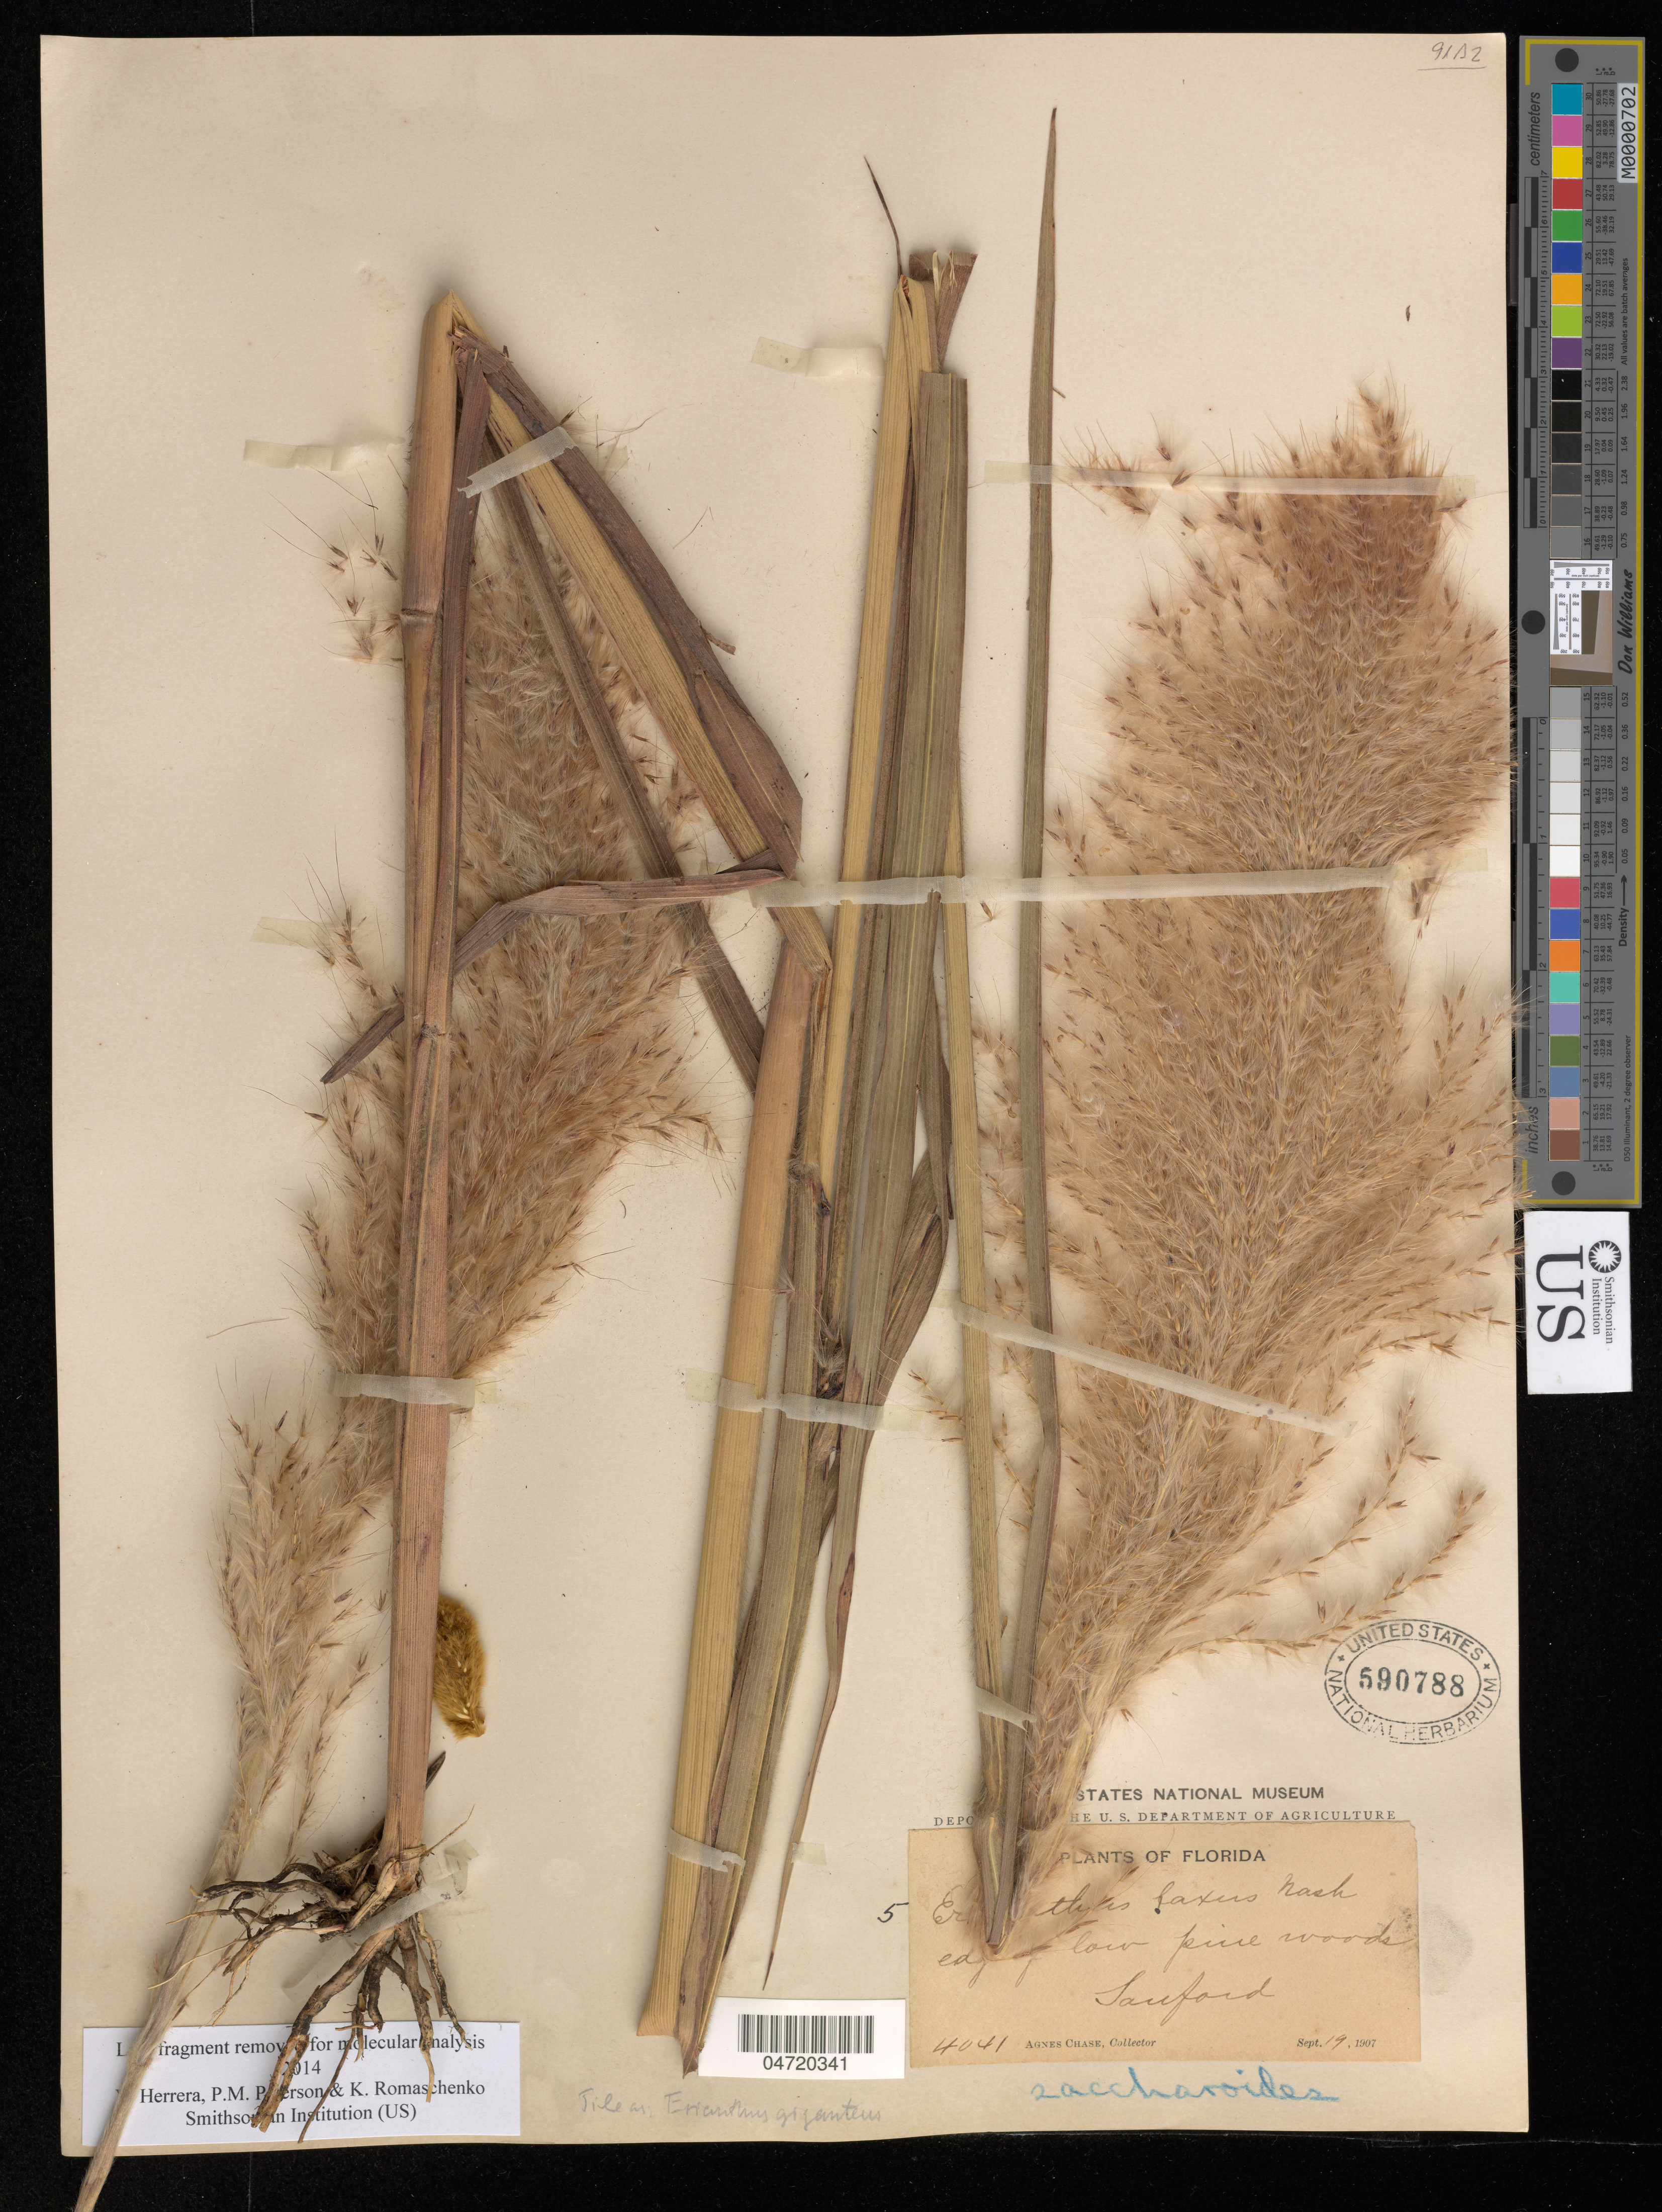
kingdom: Plantae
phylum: Tracheophyta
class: Liliopsida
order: Poales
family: Poaceae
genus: Erianthus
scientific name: Erianthus giganteus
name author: (Walter) P. Beauv.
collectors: A. Chase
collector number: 4041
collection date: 1907-09-19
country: United States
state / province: Florida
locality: Sanford.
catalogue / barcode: US 590788